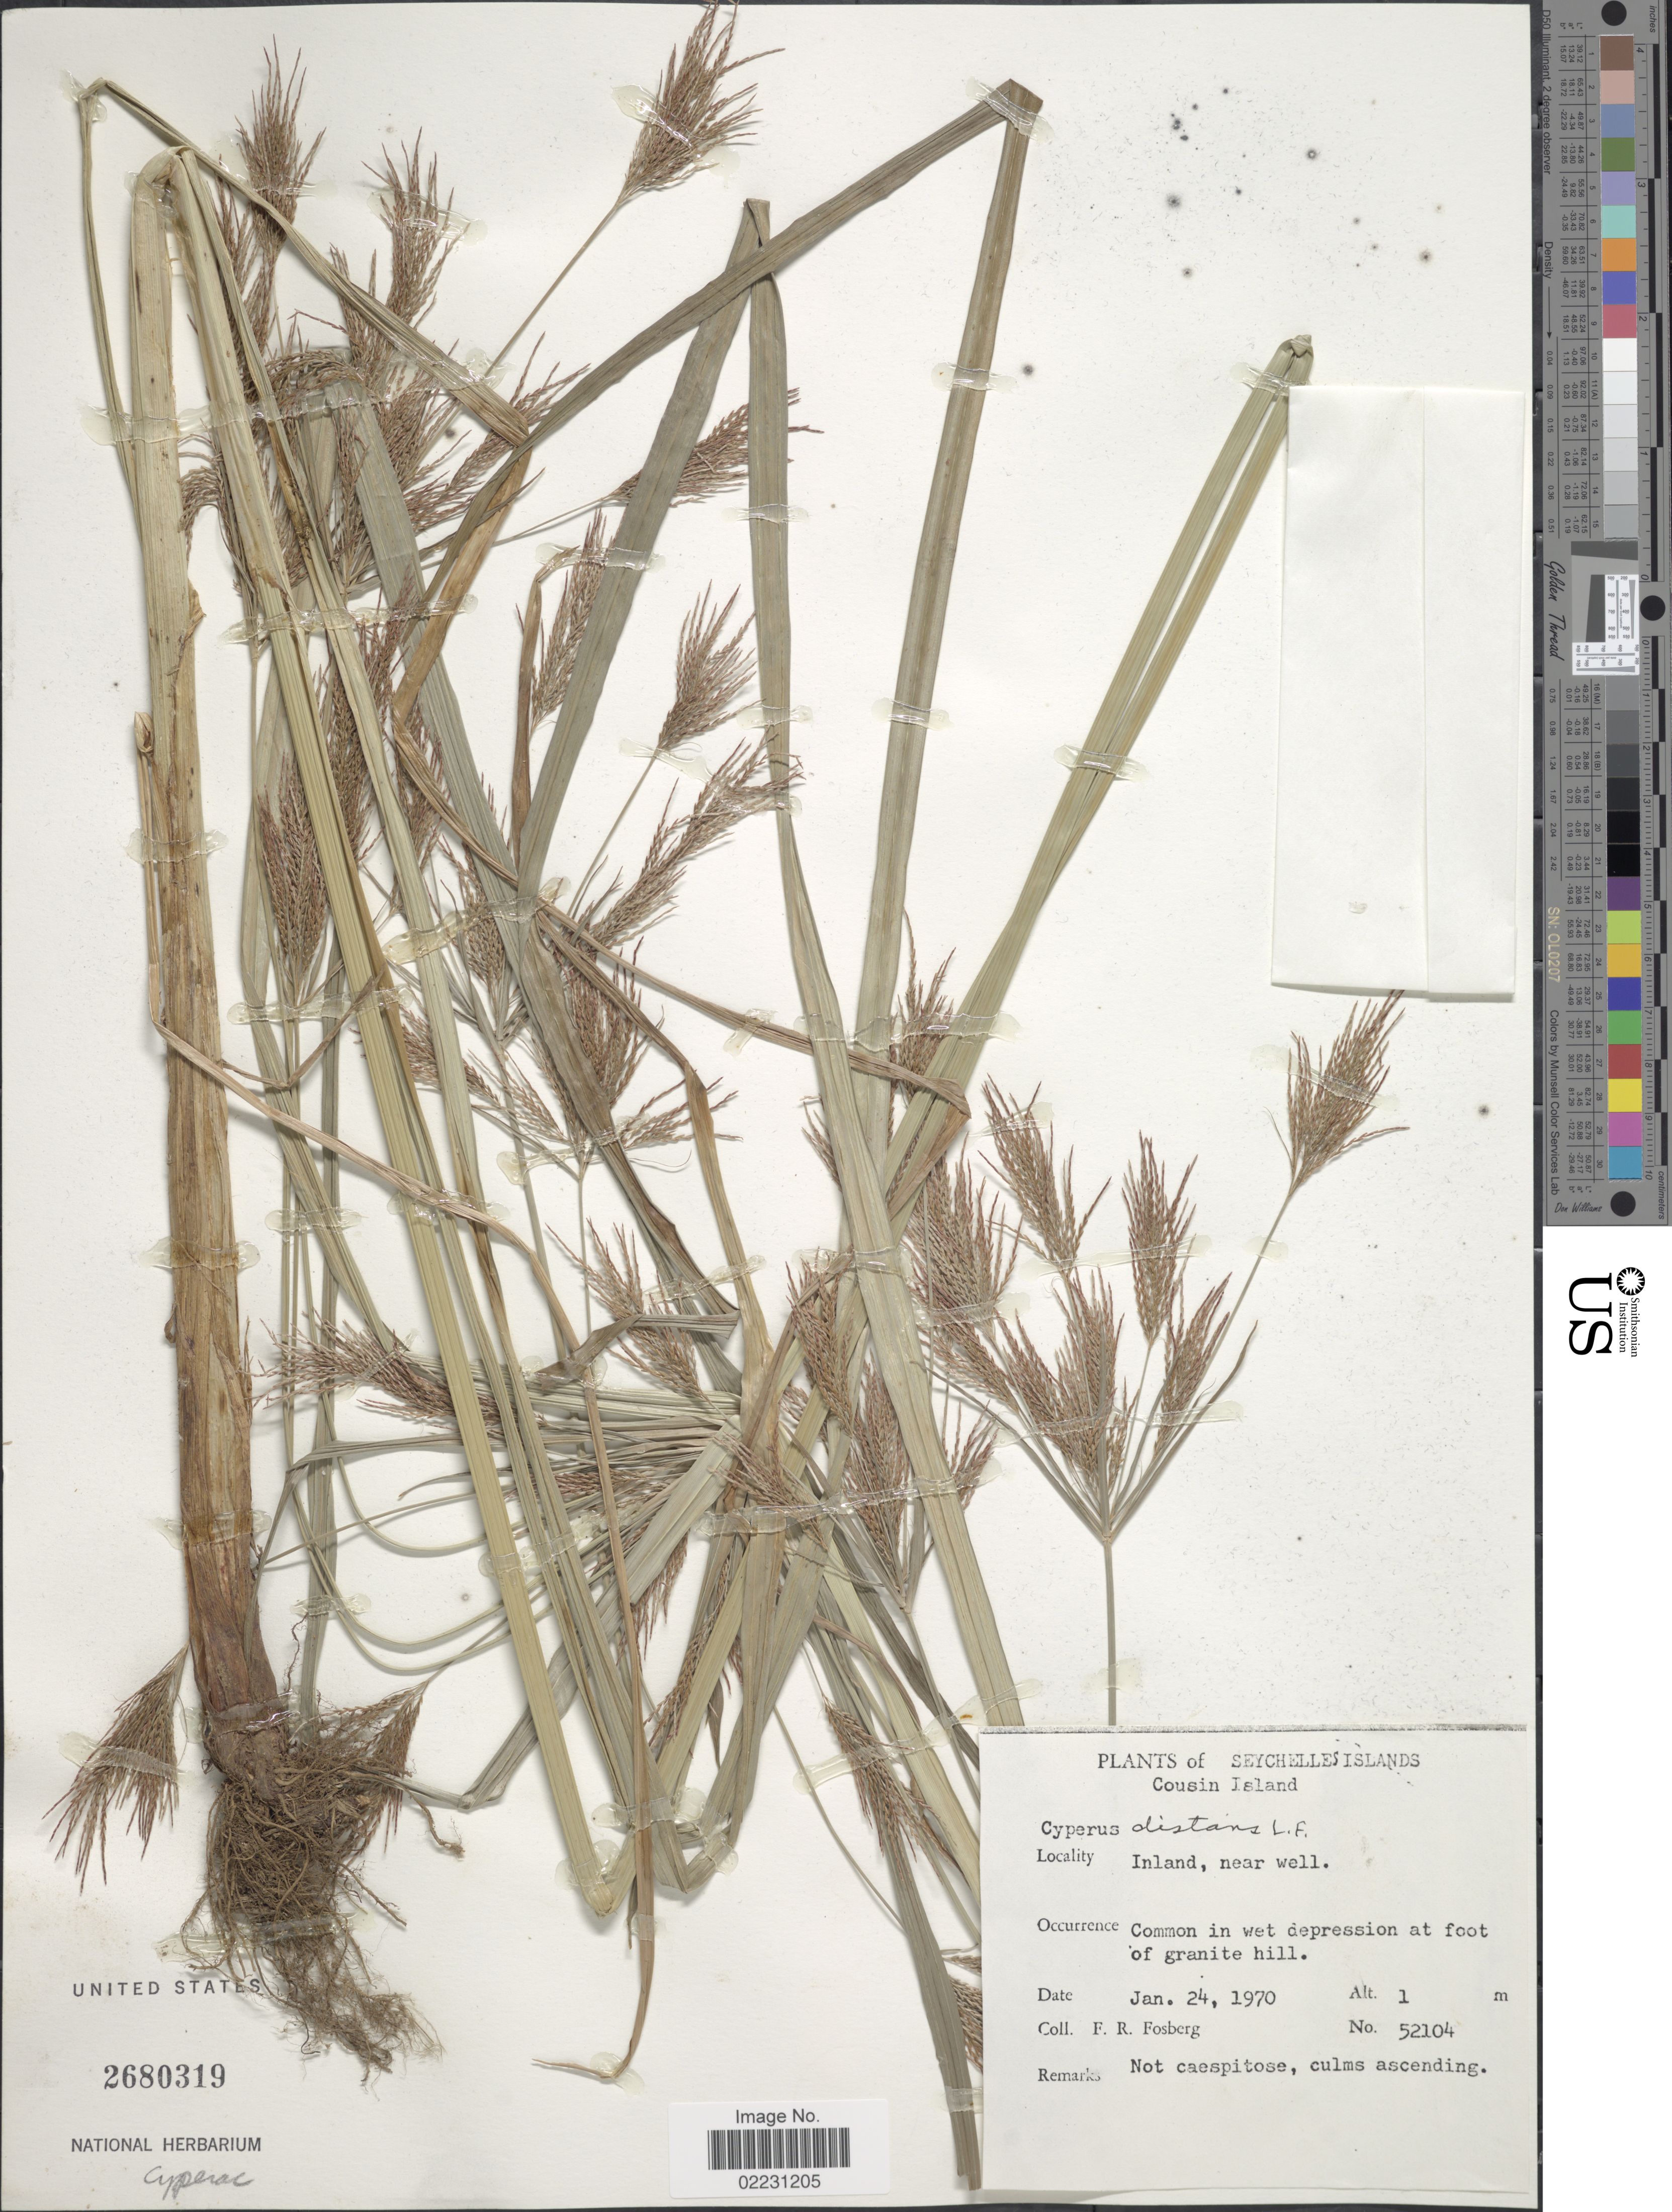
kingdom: Plantae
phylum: Tracheophyta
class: Liliopsida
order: Poales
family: Cyperaceae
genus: Cyperus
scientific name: Cyperus distans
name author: L. f.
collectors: F. R. Fosberg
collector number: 52104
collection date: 1970-01-24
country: Seychelles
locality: Seychelles Islands. Cousin Island. Inland, near well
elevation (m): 1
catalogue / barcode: US 2680319